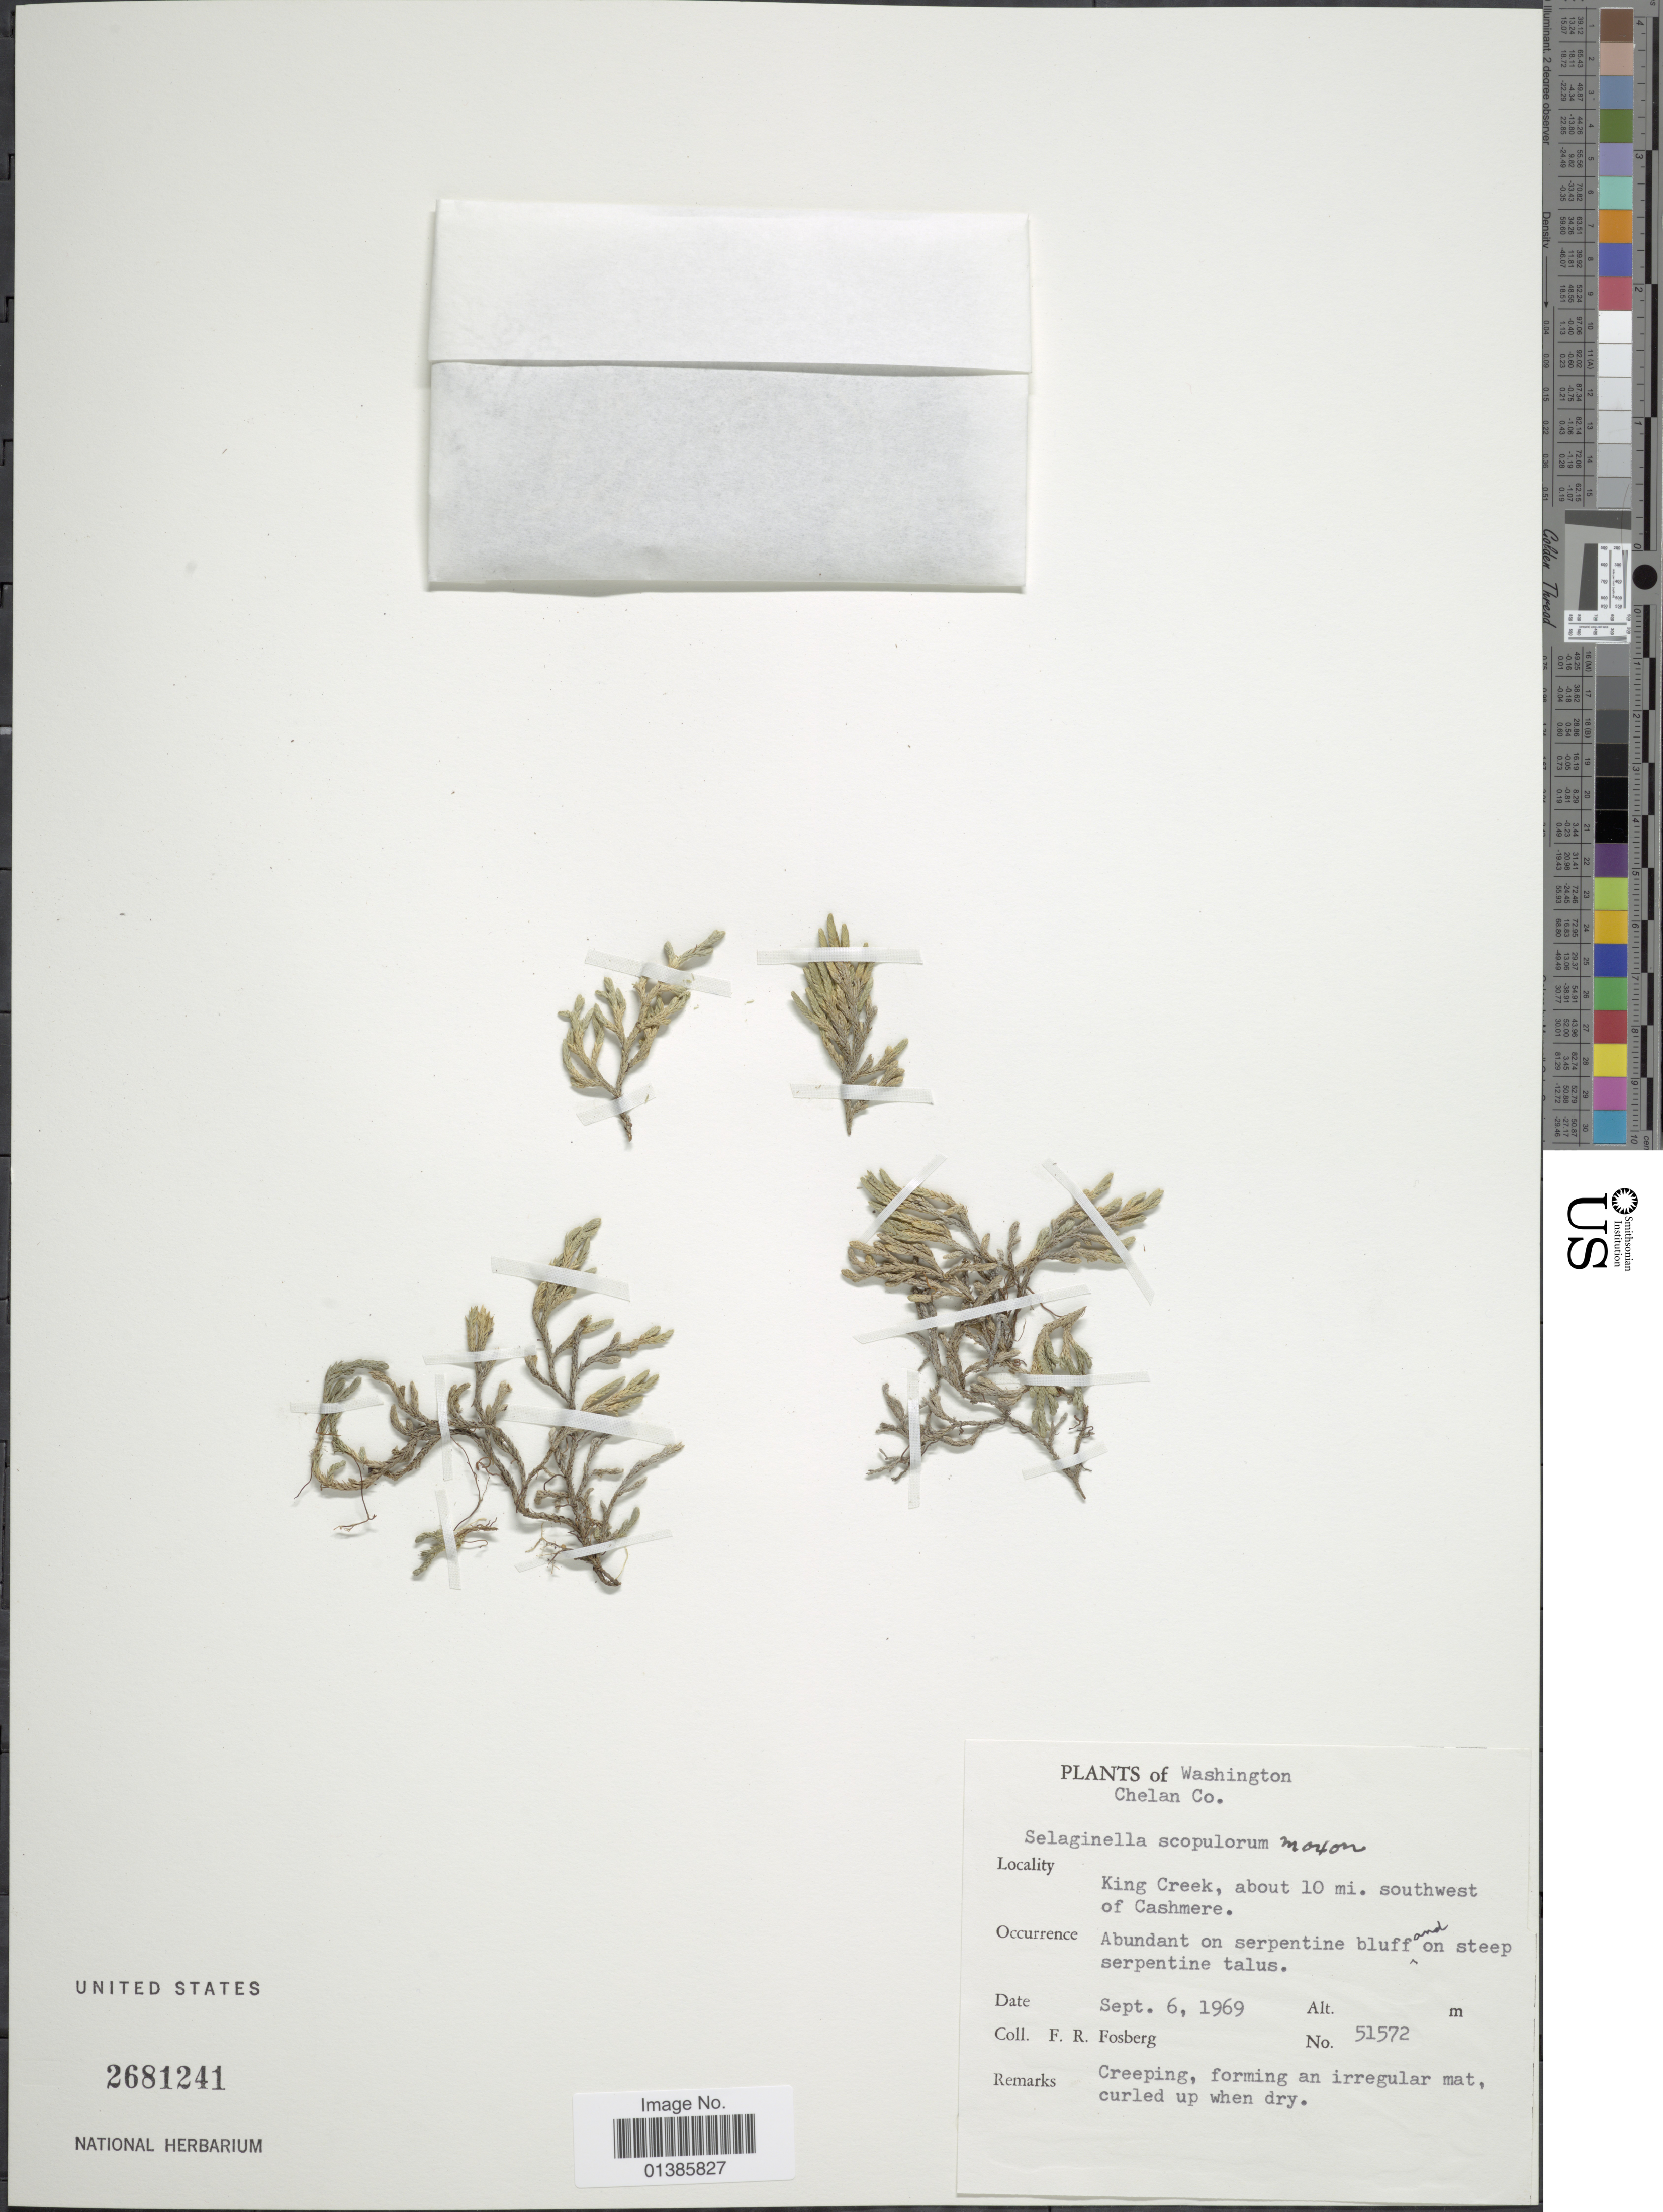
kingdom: Plantae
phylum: Tracheophyta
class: Lycopodiopsida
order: Selaginellales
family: Selaginellaceae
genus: Selaginella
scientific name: Selaginella densa var. scopulorum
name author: (Maxon) R.M. Tryon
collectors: F. R. Fosberg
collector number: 51572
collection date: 1969-09-06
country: United States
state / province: Washington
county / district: King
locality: Chelan Co. King Creek, about 10 mi. southwest of Cashmere.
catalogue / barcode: US 2681241